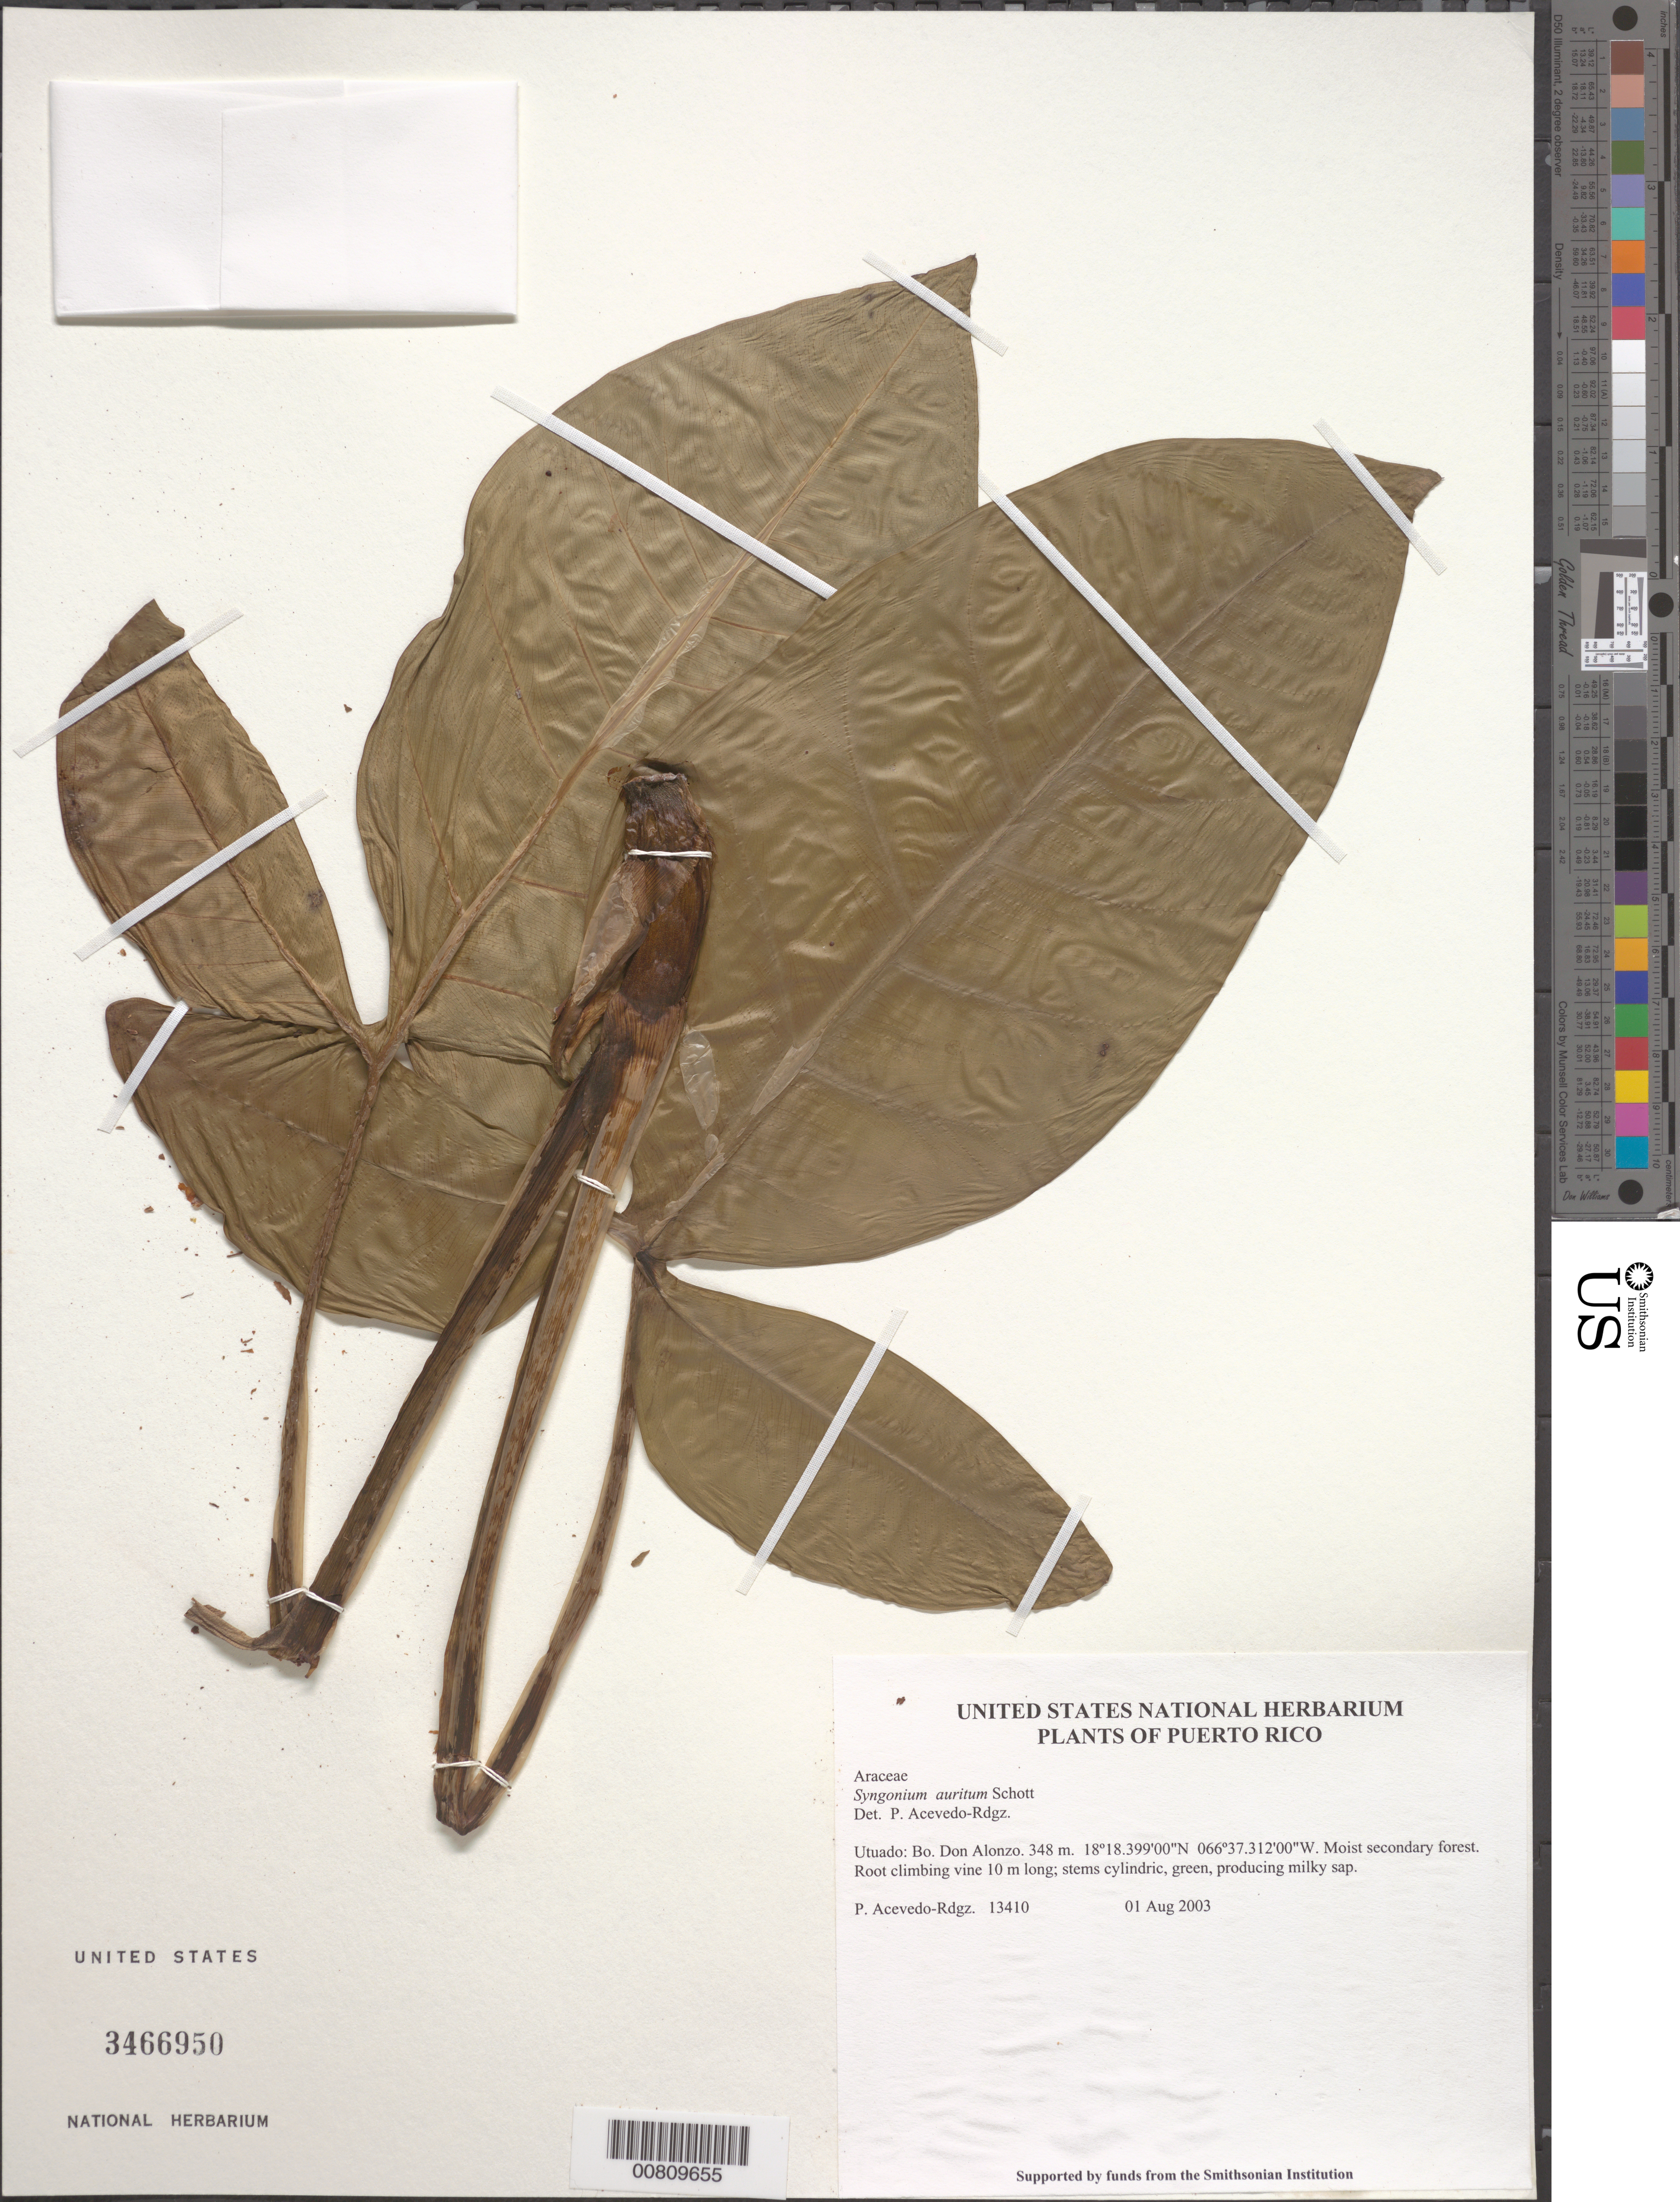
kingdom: Plantae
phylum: Tracheophyta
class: Liliopsida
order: Alismatales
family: Araceae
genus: Syngonium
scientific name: Syngonium auritum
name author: (L.) Schott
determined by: Acevedo-Rodríguez, P., (BOT), Smithsonian Institution - National Museum of Natural History (UNITED STATES)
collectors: P. Acevedo-Rodr.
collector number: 13410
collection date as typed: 01 Aug 2003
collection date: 2003-08-01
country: Puerto Rico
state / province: Utuado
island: Puerto Rico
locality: Utuado: Bo. Don Alonzo.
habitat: Moist secondary forest.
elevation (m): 348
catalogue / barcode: US 3466950